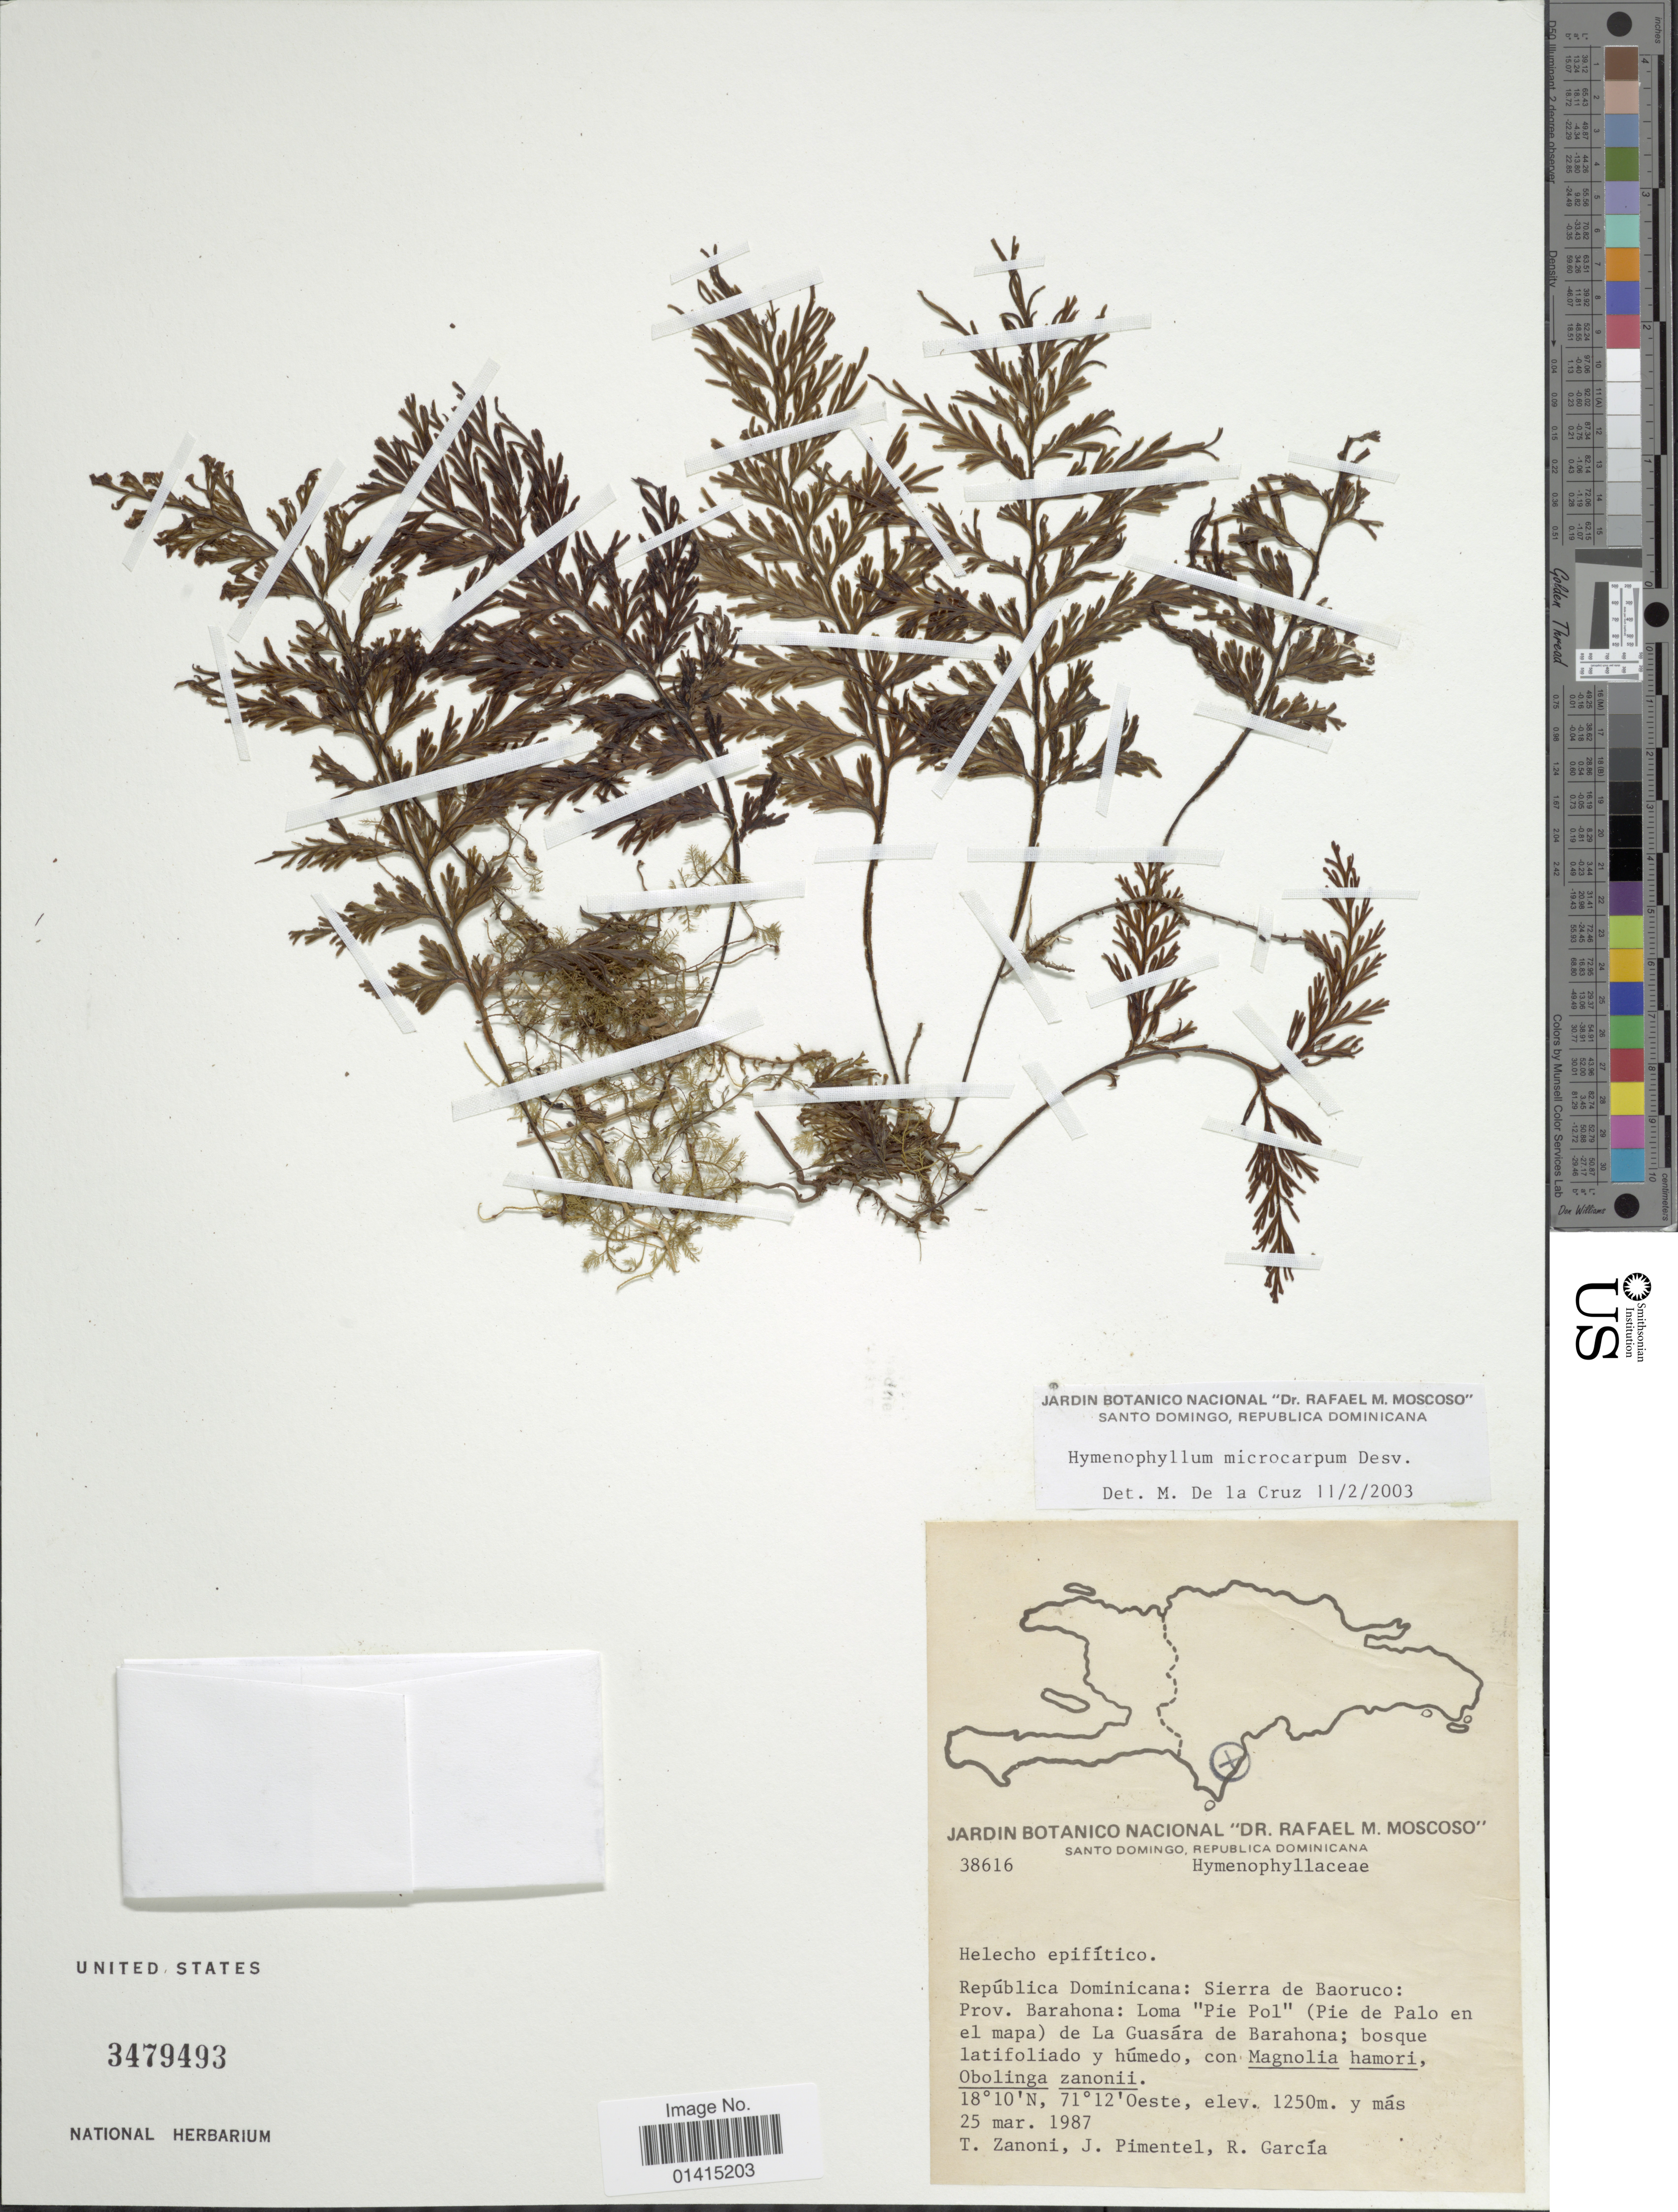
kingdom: Plantae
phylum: Tracheophyta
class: Polypodiopsida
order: Hymenophyllales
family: Hymenophyllaceae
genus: Hymenophyllum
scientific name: Hymenophyllum microcarpum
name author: (Desv.) Lellinger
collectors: T. A. Zanoni, J. Pimentel & R. García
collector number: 38616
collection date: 1987-03-25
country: Dominican Republic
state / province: Barahona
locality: República Domiicana: Sierra de Baoruco: Prov. Barahona: Loma : "Pie Pol"(Pie de Palo en el mapa) de La Guasara de Barahona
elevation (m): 1250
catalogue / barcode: US 3479493